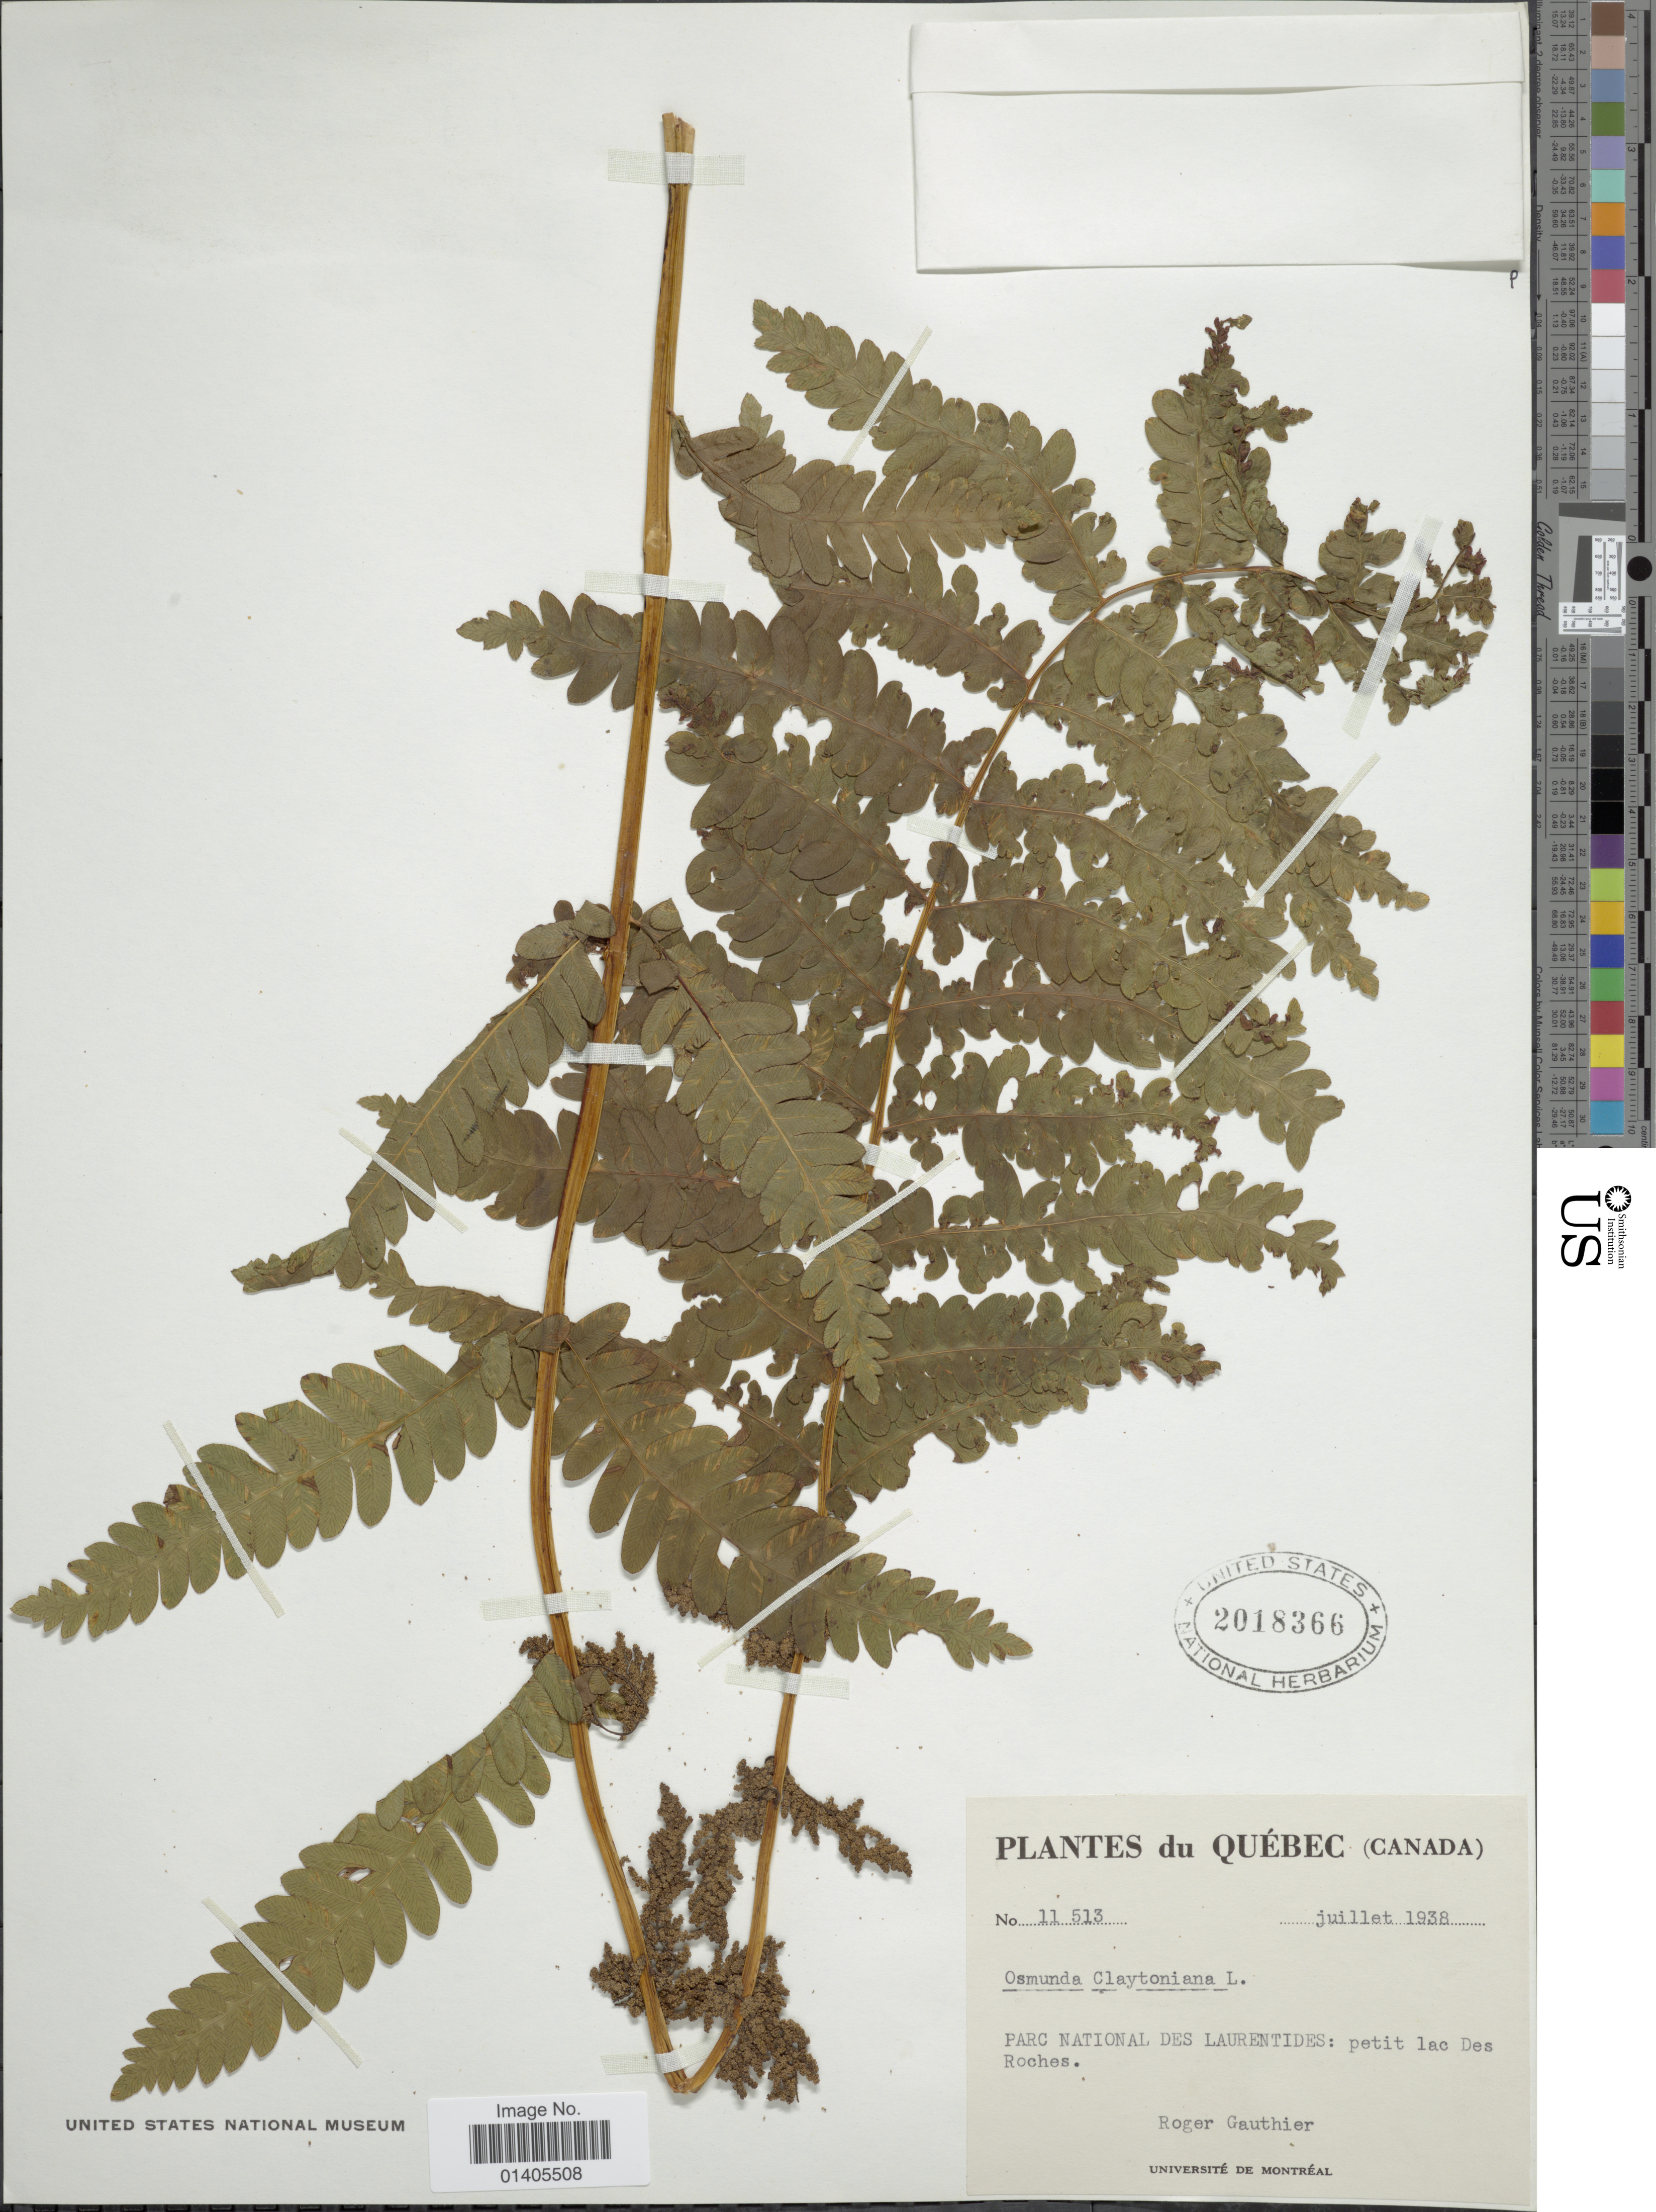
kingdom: Plantae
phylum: Tracheophyta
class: Polypodiopsida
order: Osmundales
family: Osmundaceae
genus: Osmunda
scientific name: Osmunda claytoniana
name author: (L.) Tagawa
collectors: R. Gauthier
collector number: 11513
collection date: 1938-07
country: Canada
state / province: Quebec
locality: Parc National des Laurentides: petit lac DEs Roches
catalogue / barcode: US 2018366